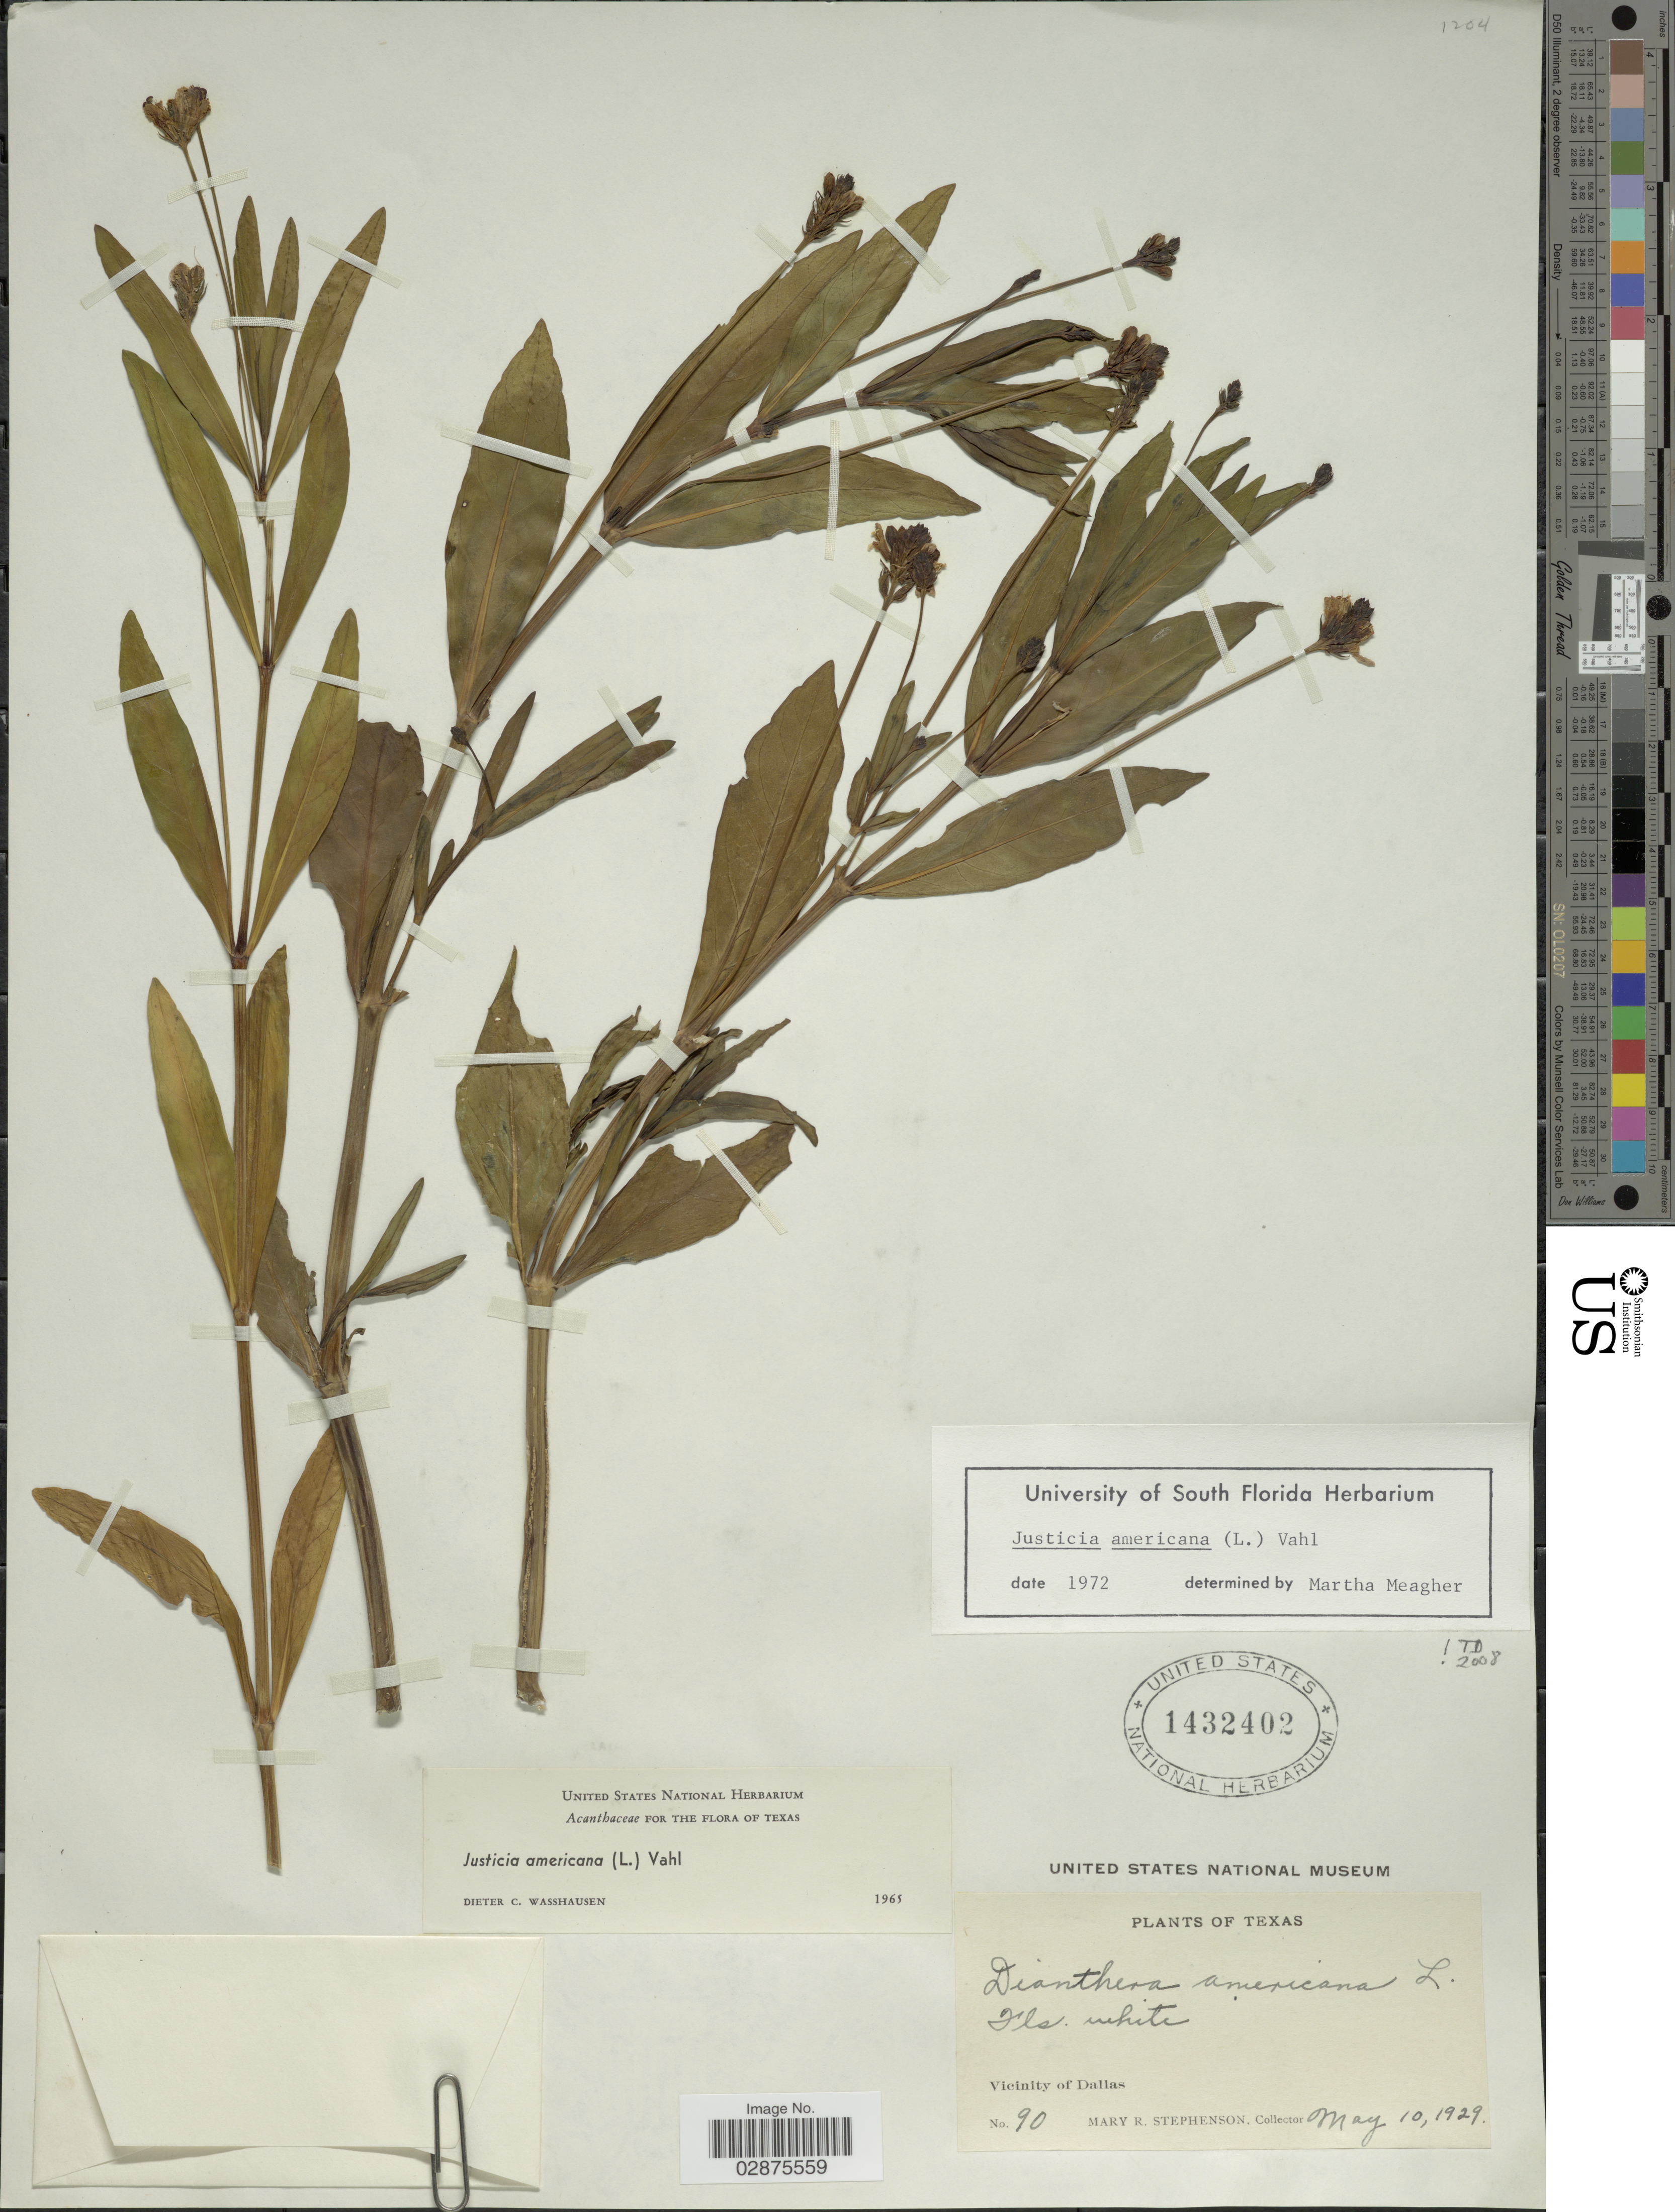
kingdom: Plantae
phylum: Tracheophyta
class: Magnoliopsida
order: Lamiales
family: Acanthaceae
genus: Justicia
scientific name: Justicia americana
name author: (L.) Vahl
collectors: M. Stephenson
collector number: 90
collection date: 1929-05-10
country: United States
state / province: Texas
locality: Vicinity of Dallas.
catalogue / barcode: US 1432402